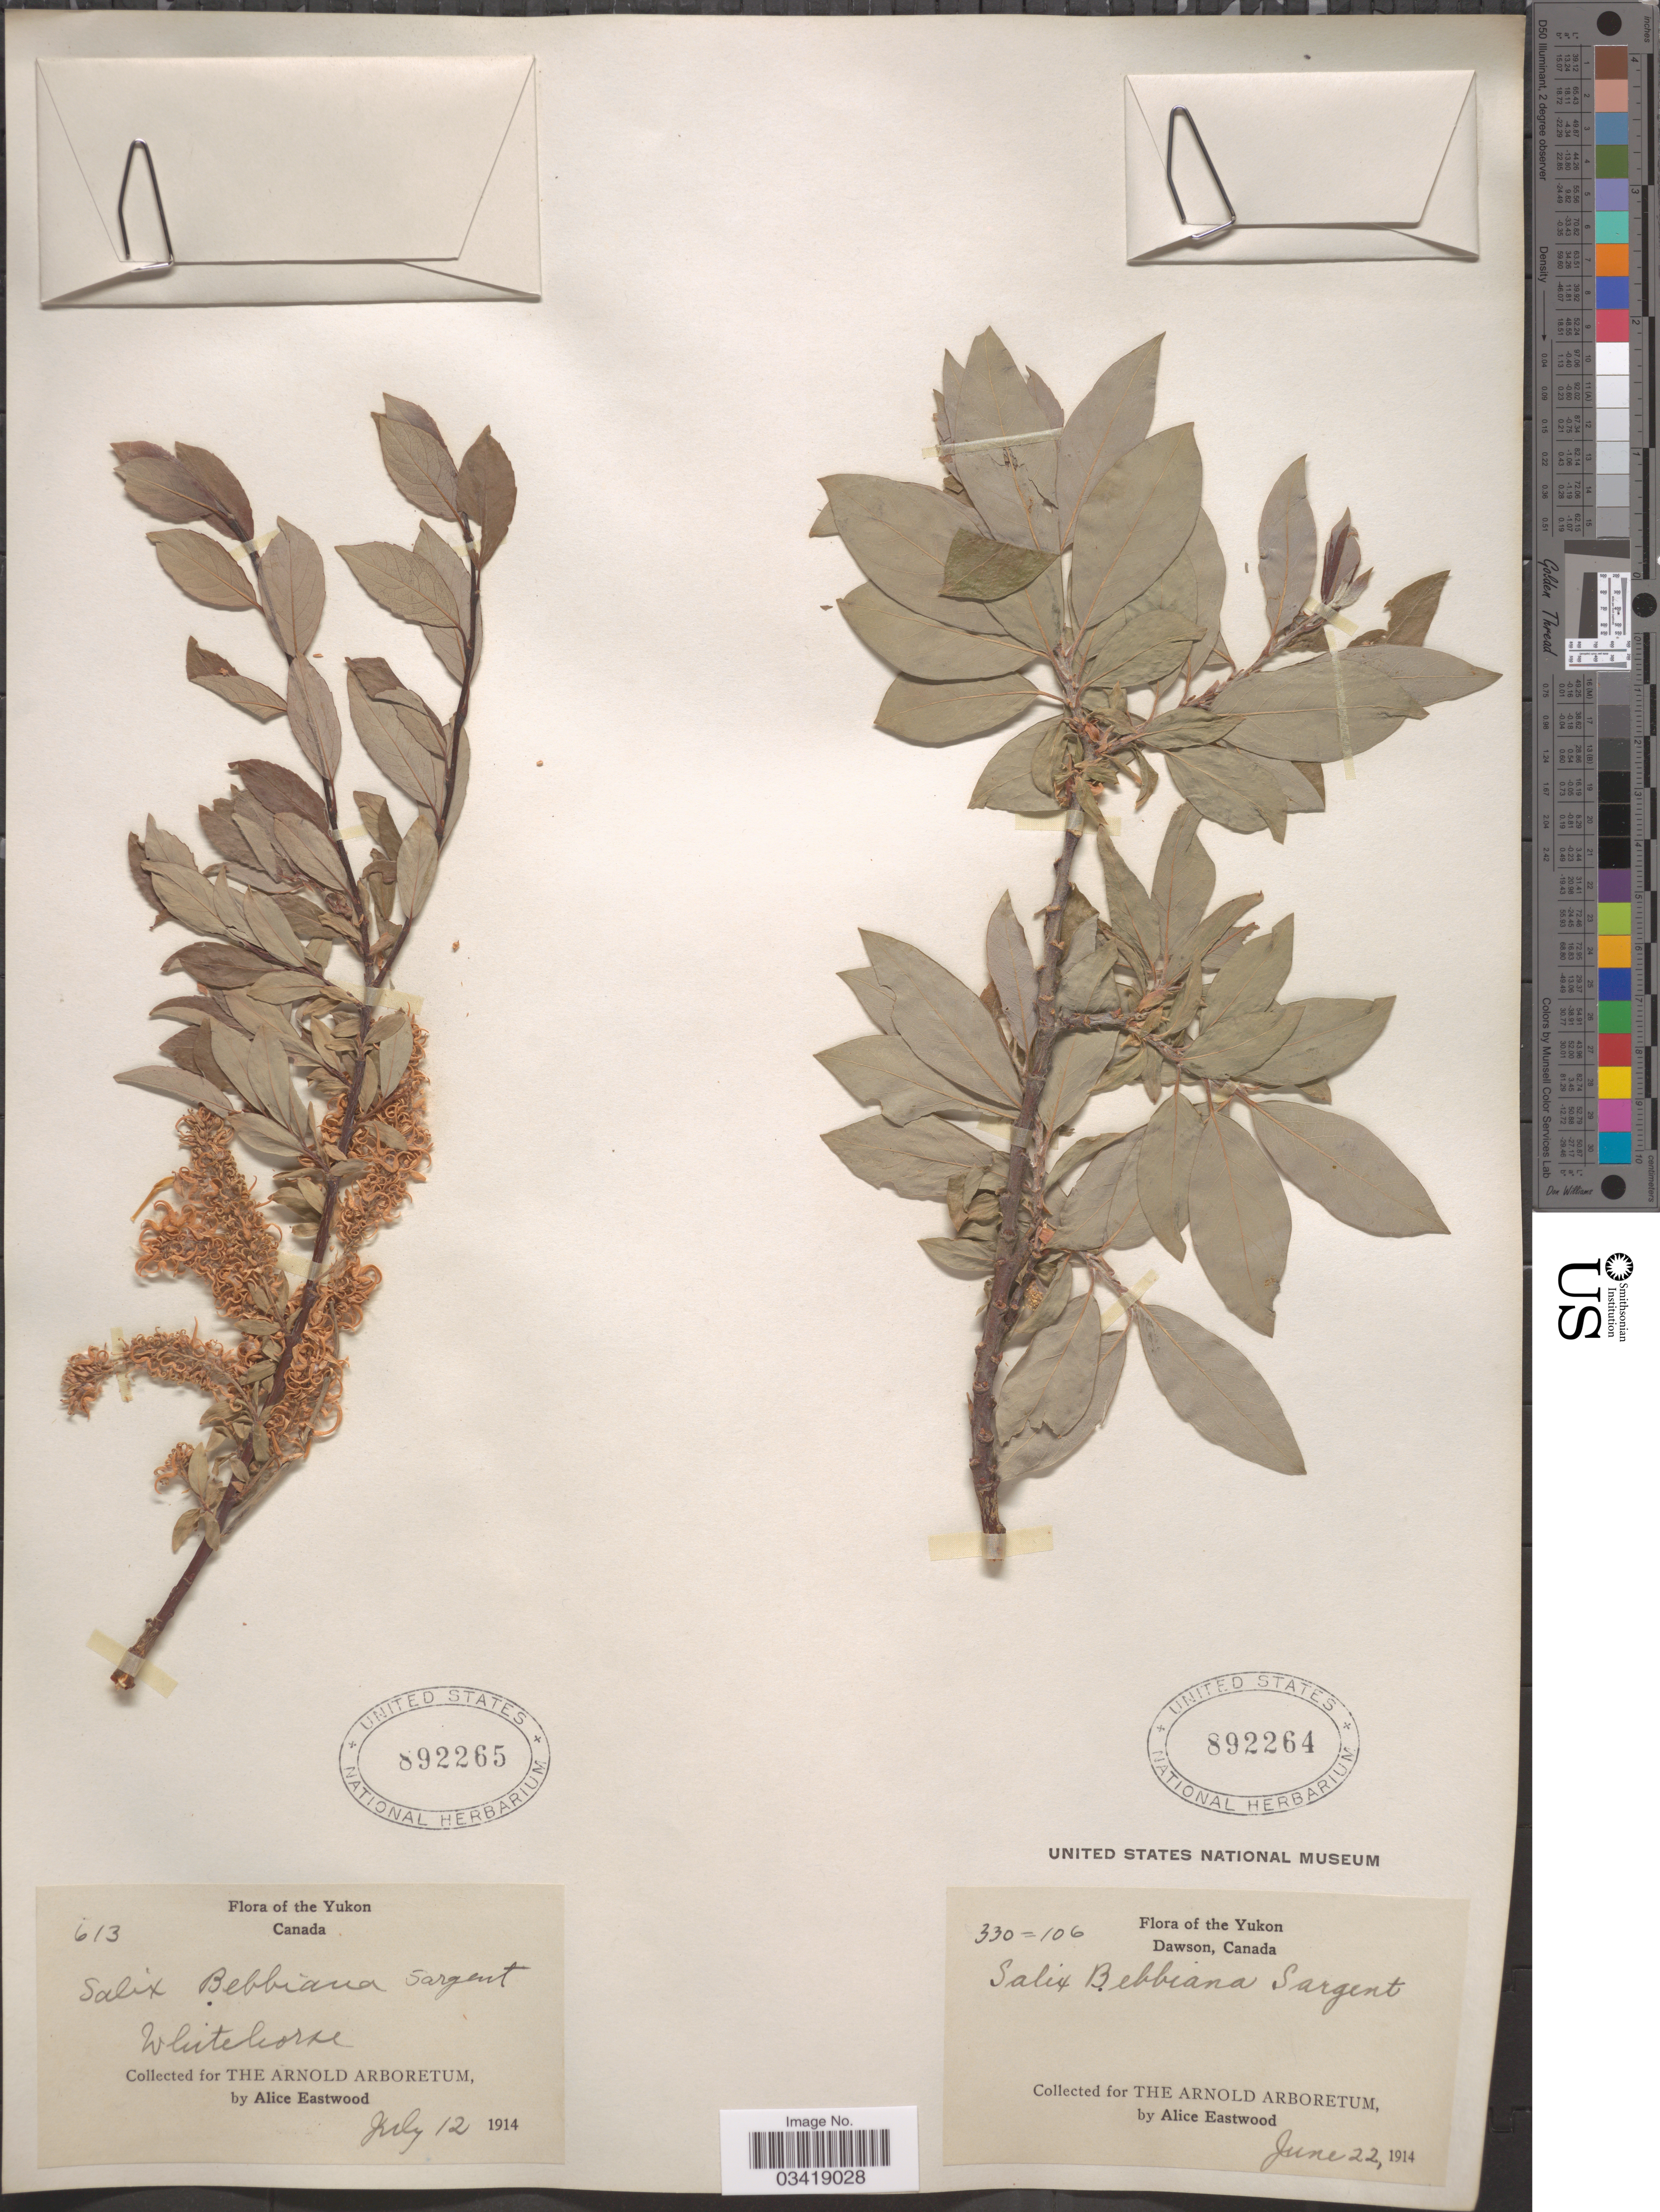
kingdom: Plantae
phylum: Tracheophyta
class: Magnoliopsida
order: Malpighiales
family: Salicaceae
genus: Salix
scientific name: Salix bebbiana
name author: Sarg.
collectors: A. Eastwood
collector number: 613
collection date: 1914-07-12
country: Canada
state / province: Yukon Territory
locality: Yukon. Whitehorse.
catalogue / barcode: US 892265-2